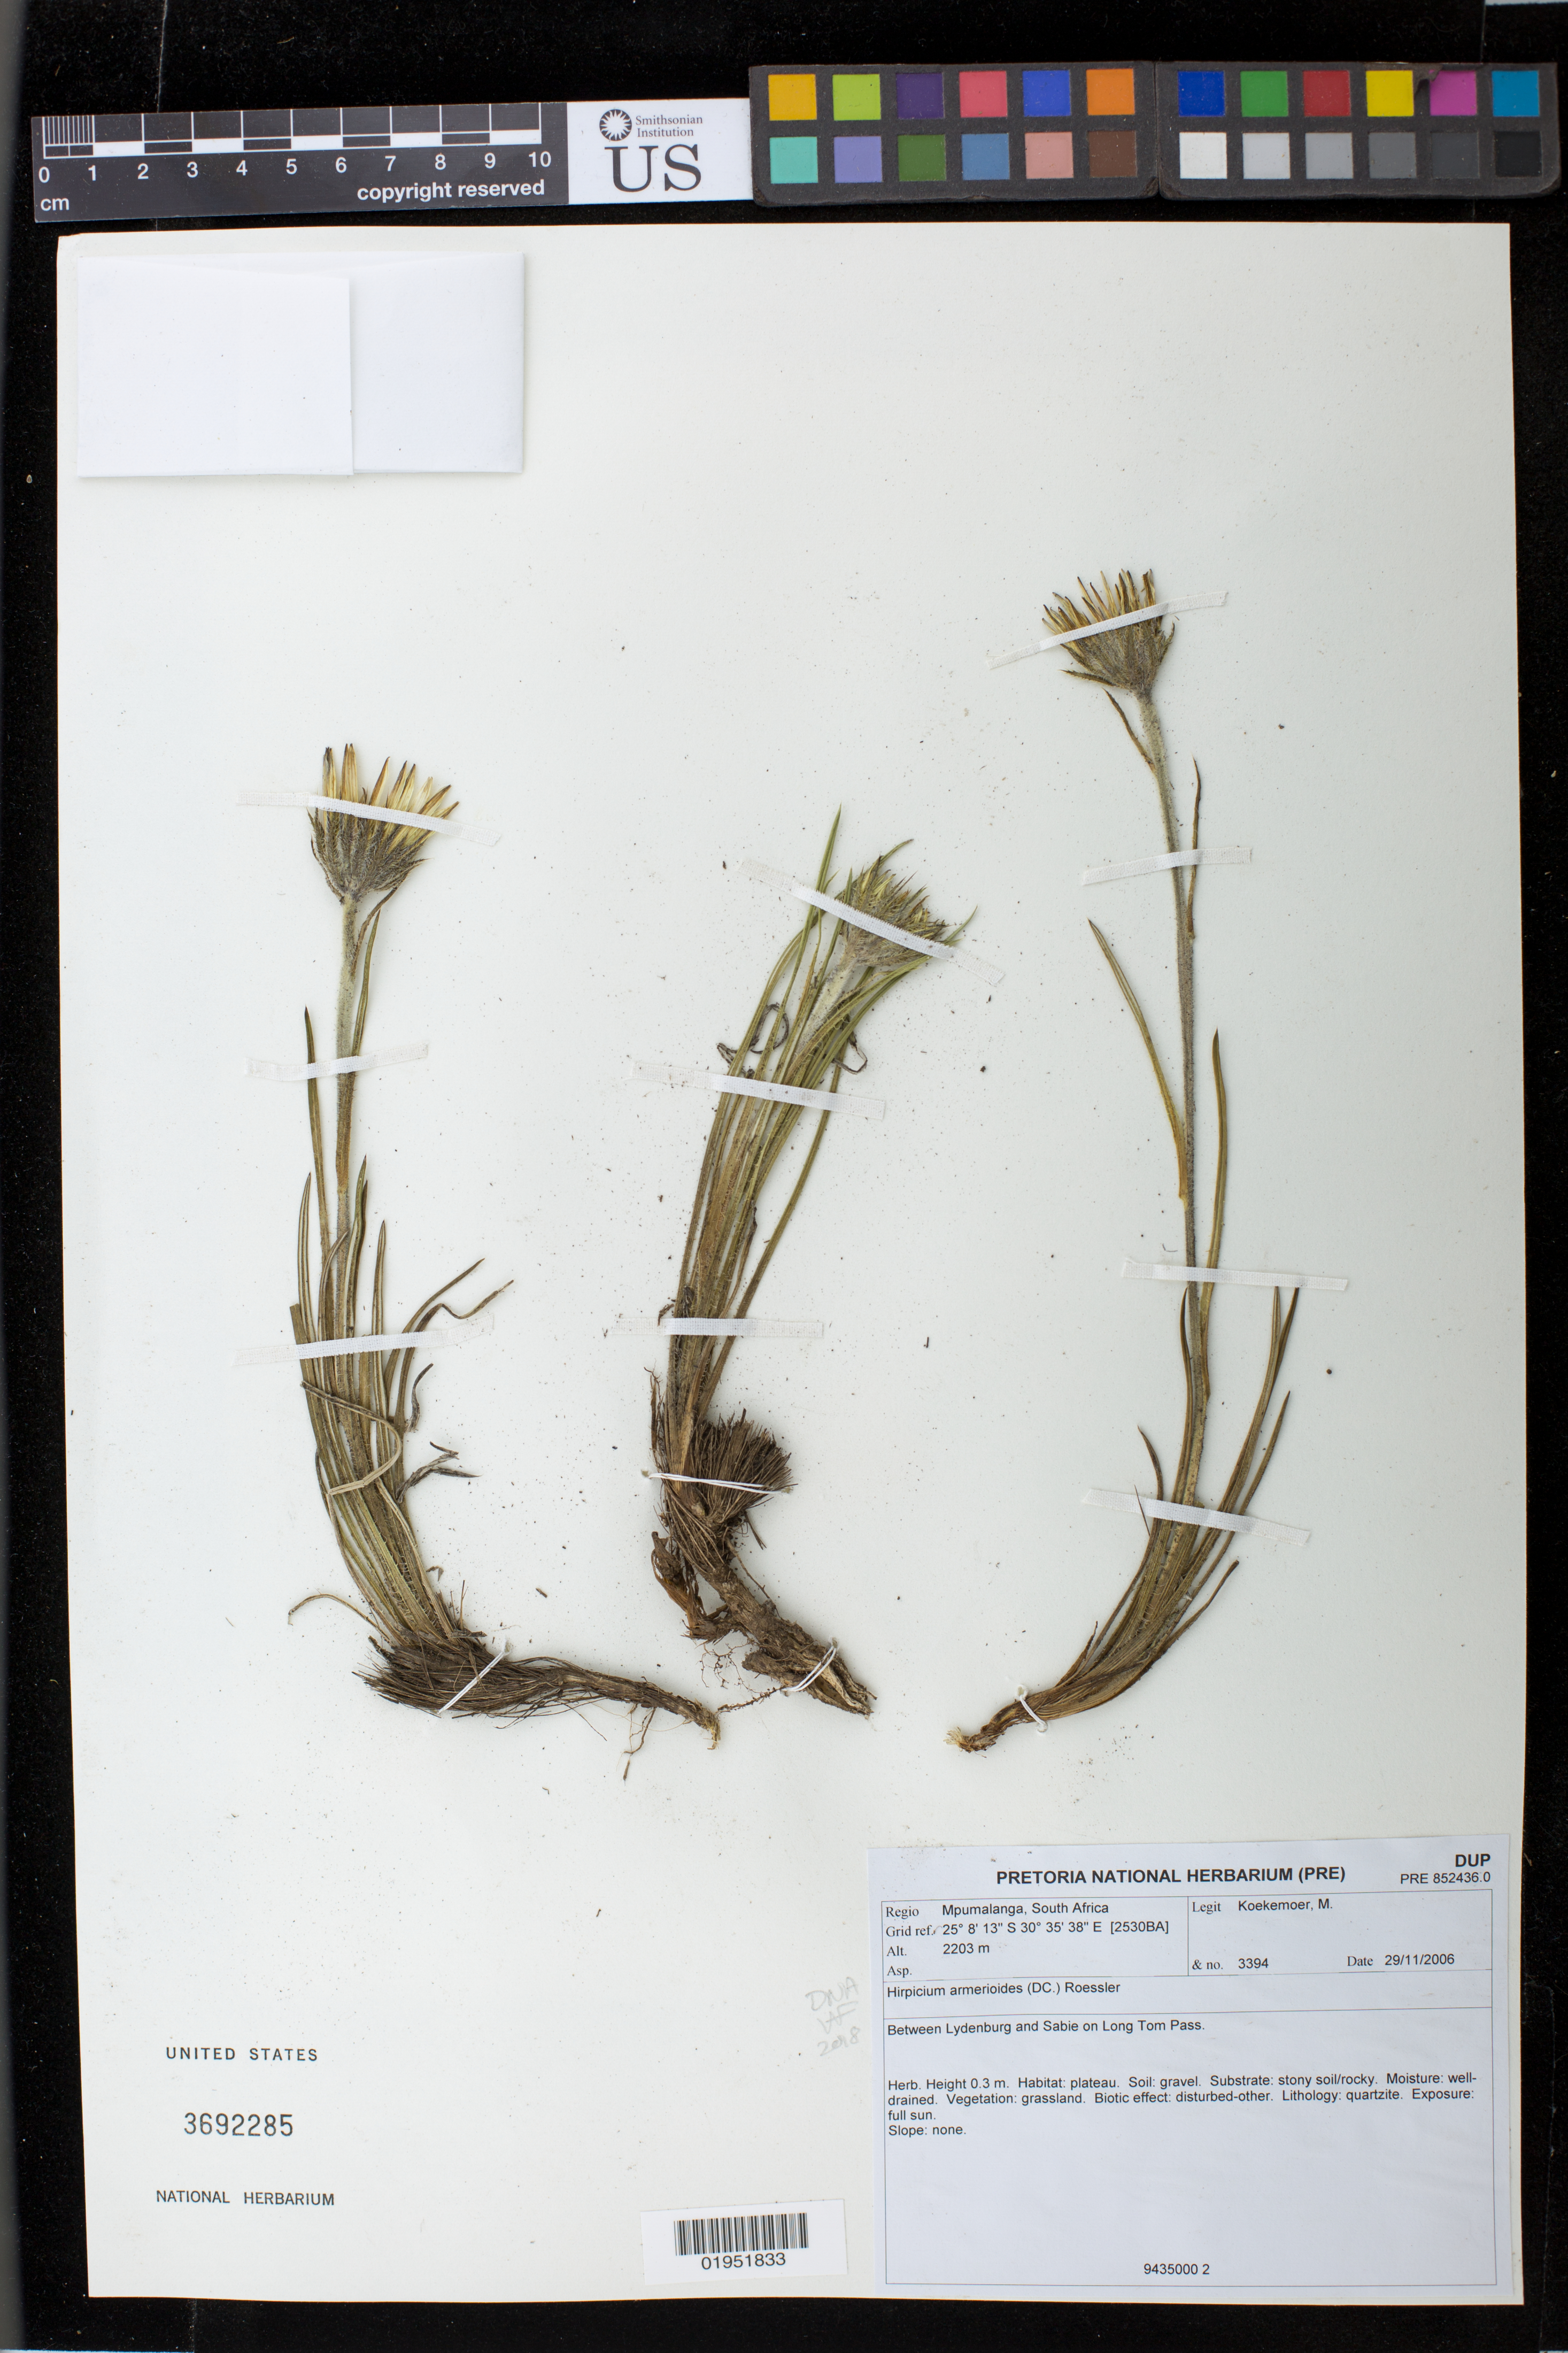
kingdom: Plantae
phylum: Tracheophyta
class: Magnoliopsida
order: Asterales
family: Asteraceae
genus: Hirpicium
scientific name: Hirpicium armerioides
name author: (DC.) Roessler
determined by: Koekemoer, M.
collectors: M. Koekemoer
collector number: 3394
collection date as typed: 29 Nov 2006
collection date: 2006-11-29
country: South Africa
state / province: Mpumalanga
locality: Between Lydenburg and Sabie on Long Tom Pass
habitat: Gravel, stony soil/rocky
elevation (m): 2203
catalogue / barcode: US 3692285